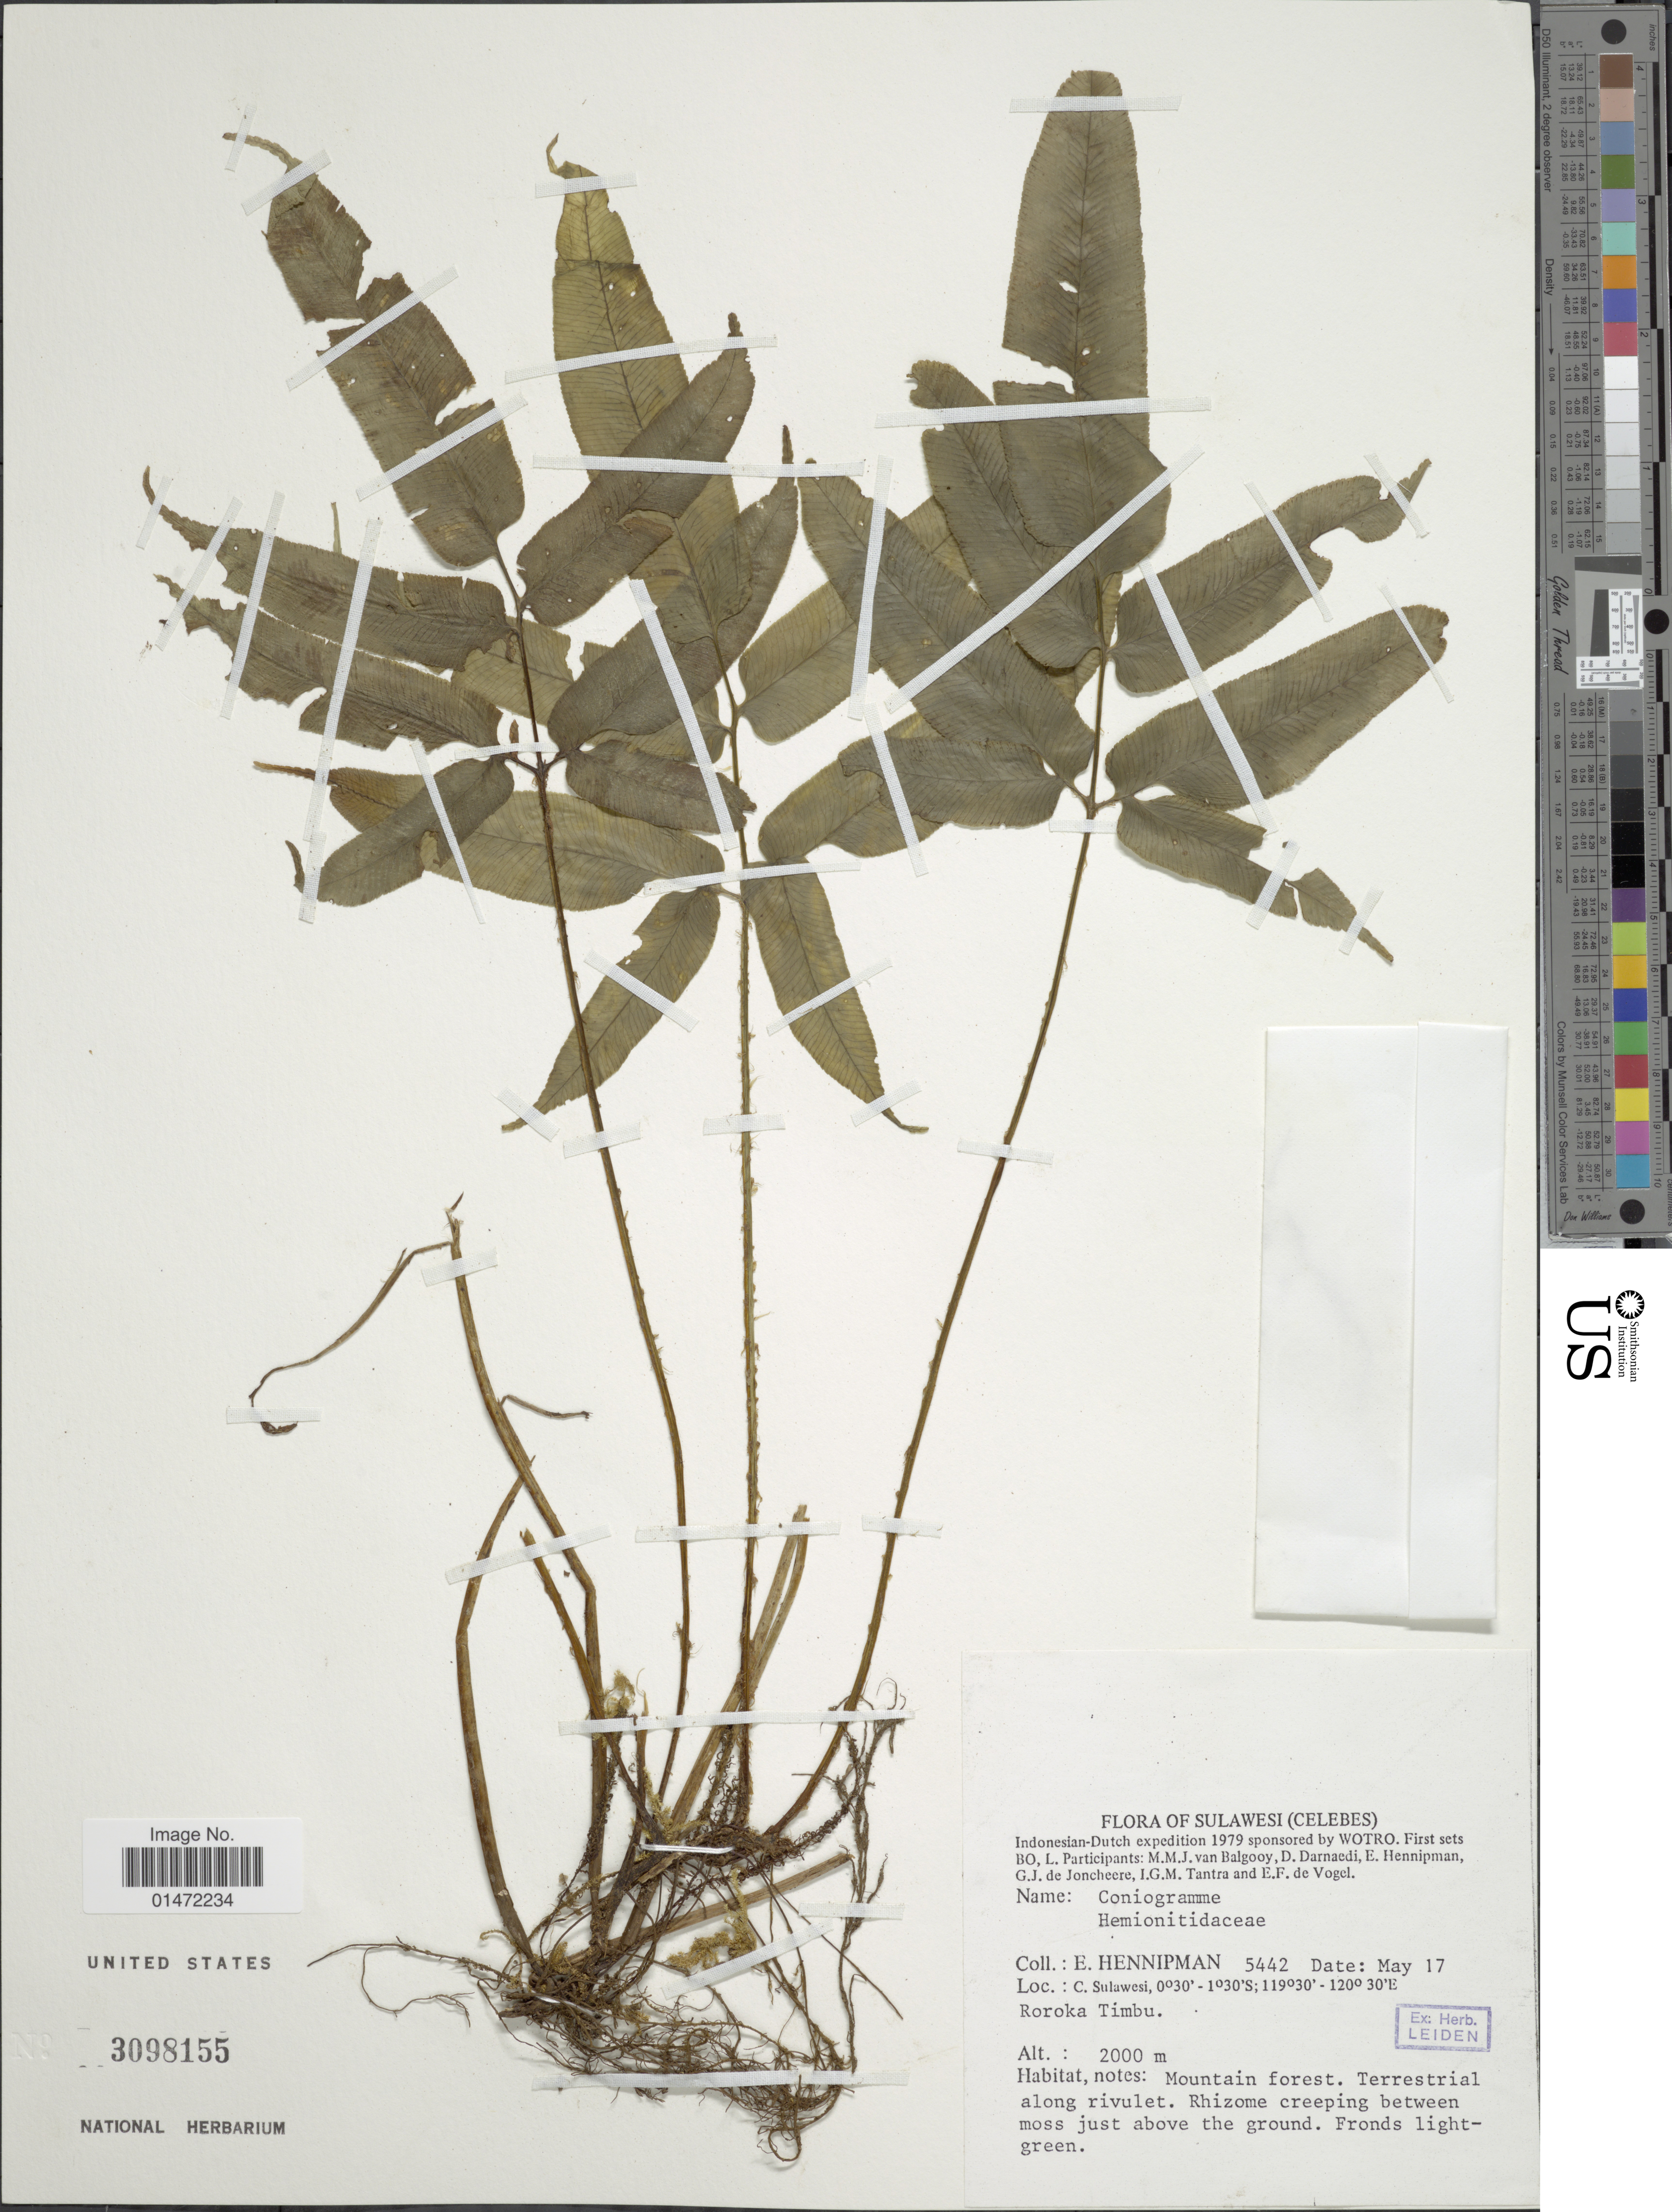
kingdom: Plantae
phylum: Tracheophyta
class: Polypodiopsida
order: Polypodiales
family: Pteridaceae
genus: Coniogramme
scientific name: Coniogramme sp.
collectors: E. Hennipman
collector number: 5442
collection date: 1979-05-17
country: Indonesia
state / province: Sulawesi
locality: C. Sulawesi, Roroka Timbu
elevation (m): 2000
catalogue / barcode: US 3098155